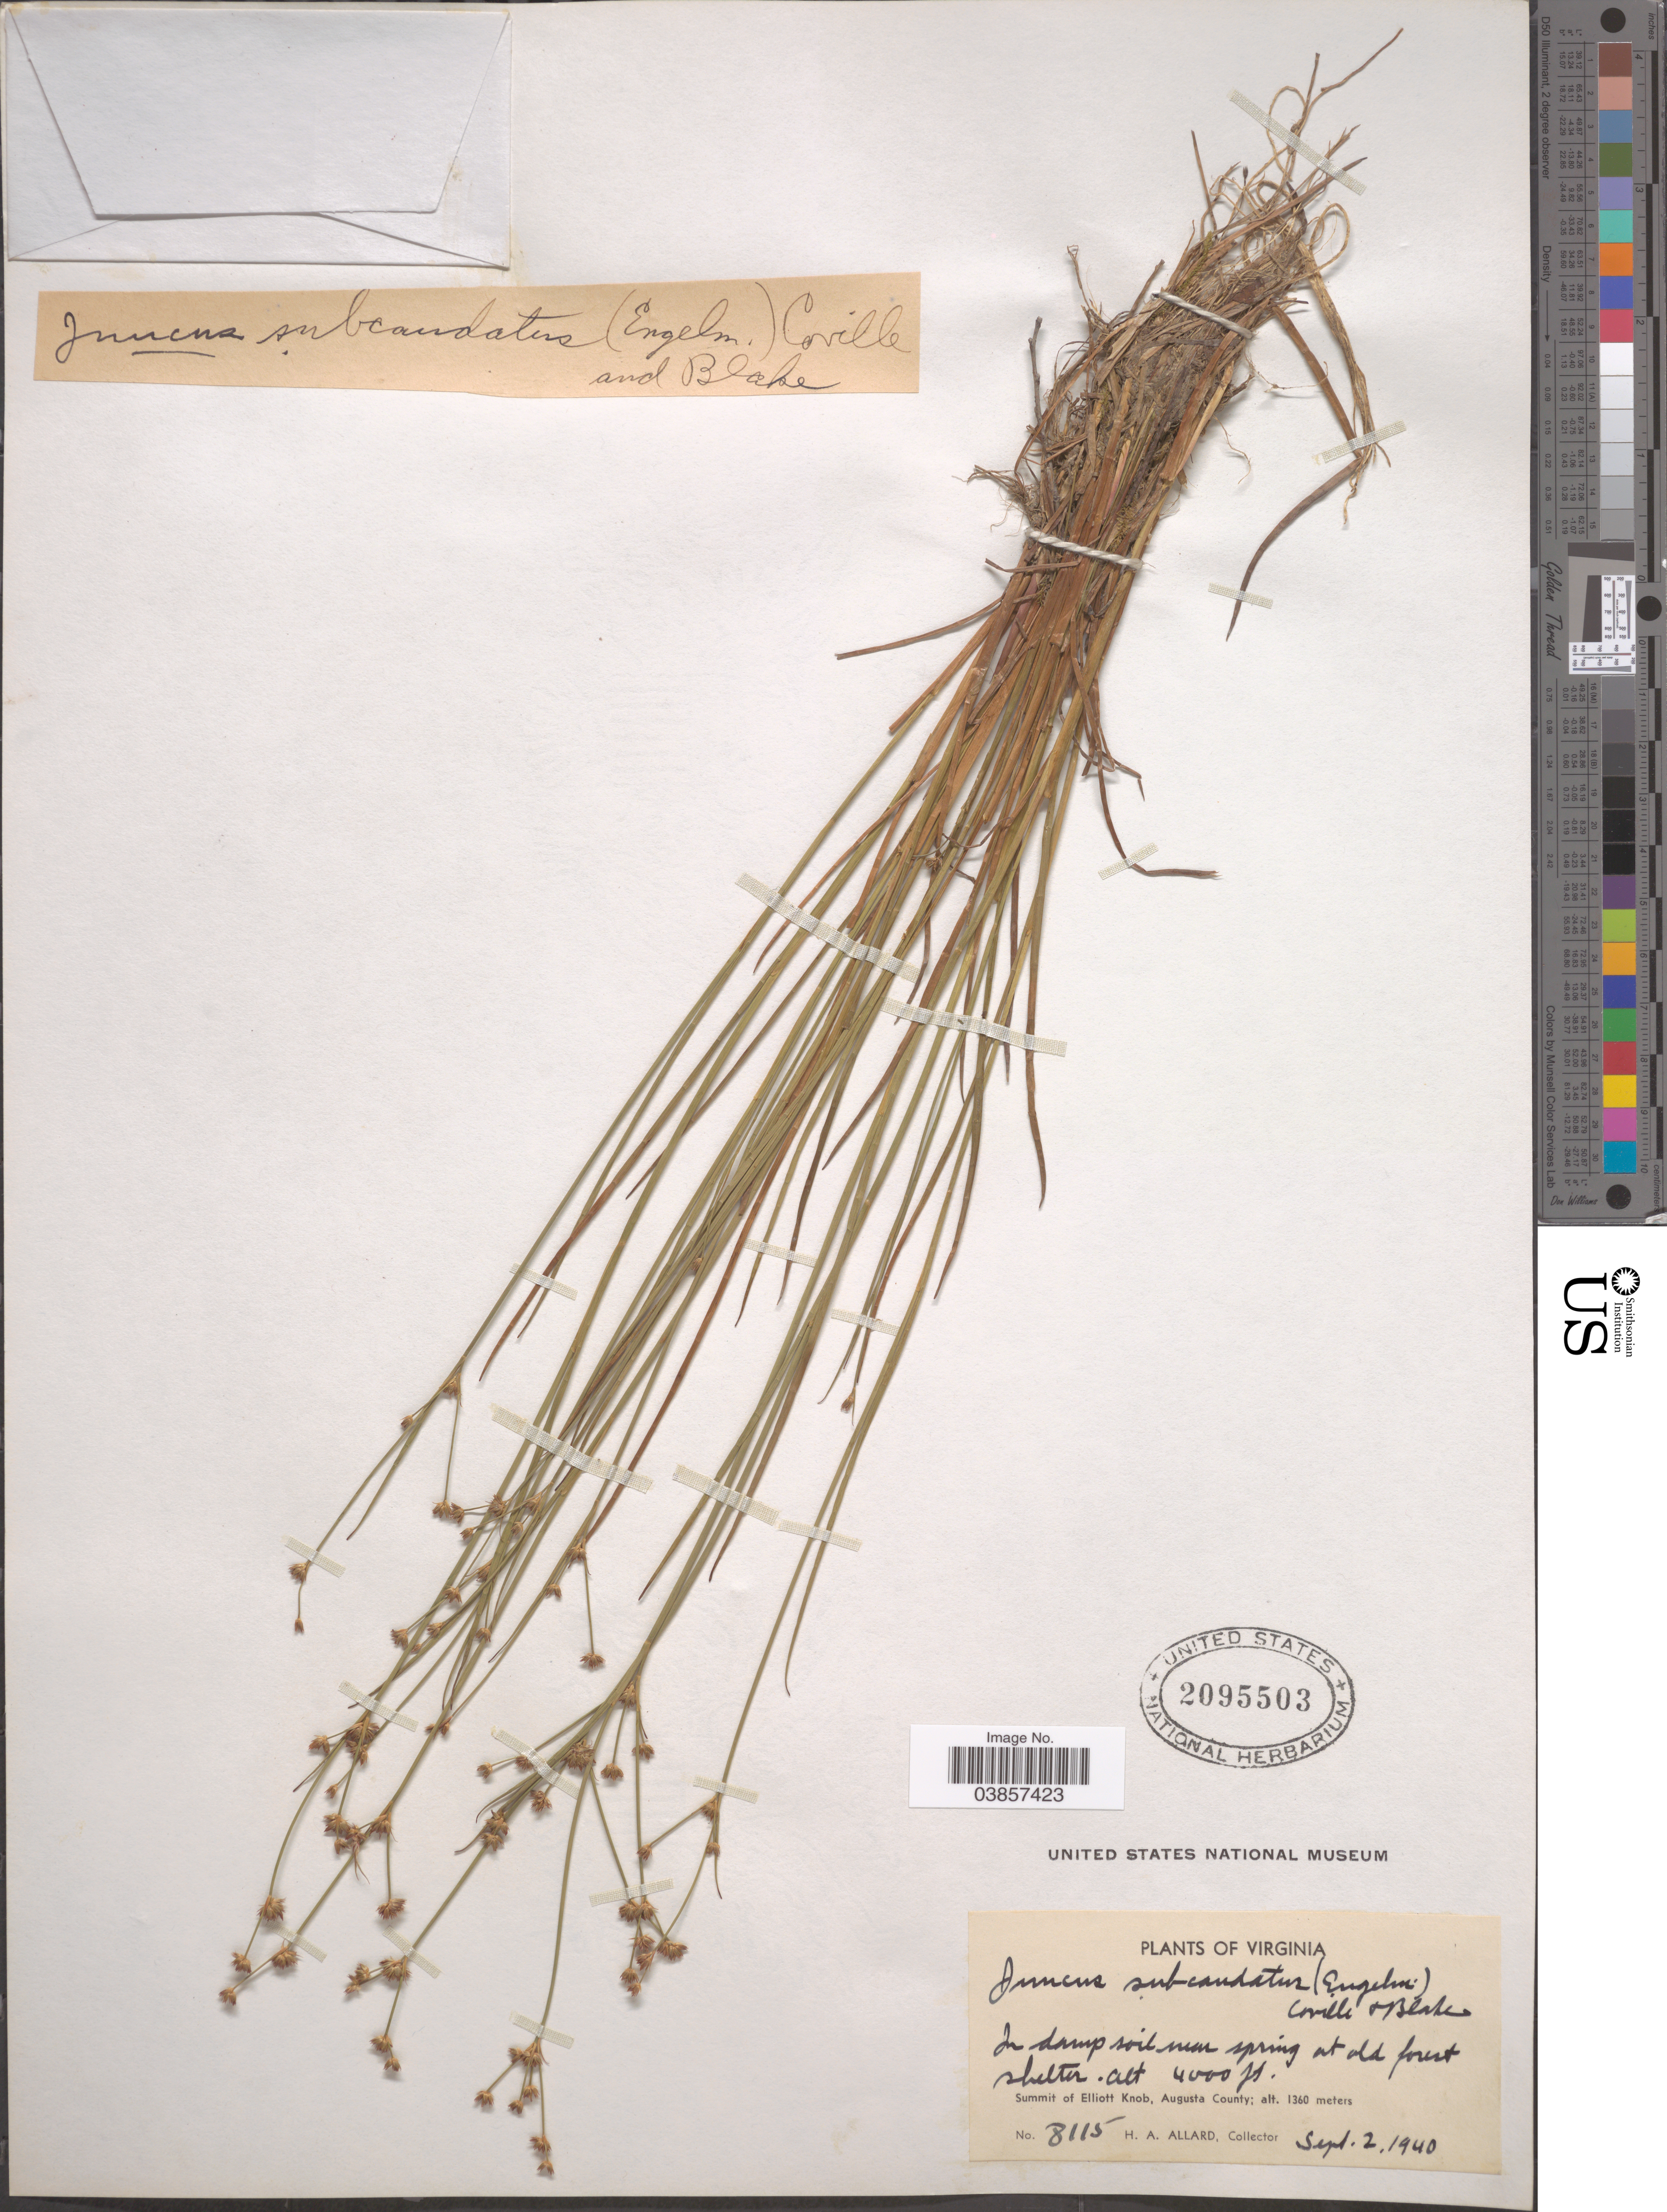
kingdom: Plantae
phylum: Tracheophyta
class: Liliopsida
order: Poales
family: Juncaceae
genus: Juncus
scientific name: Juncus subcaudatus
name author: (Engelm. ex A. Gray) Coville & S.F. Blake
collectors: H. A. Allard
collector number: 8115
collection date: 1940-09-02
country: United States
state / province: Virginia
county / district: Augusta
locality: Summit of Elliott Knob, Augusta County.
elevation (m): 1360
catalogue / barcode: US 2095503